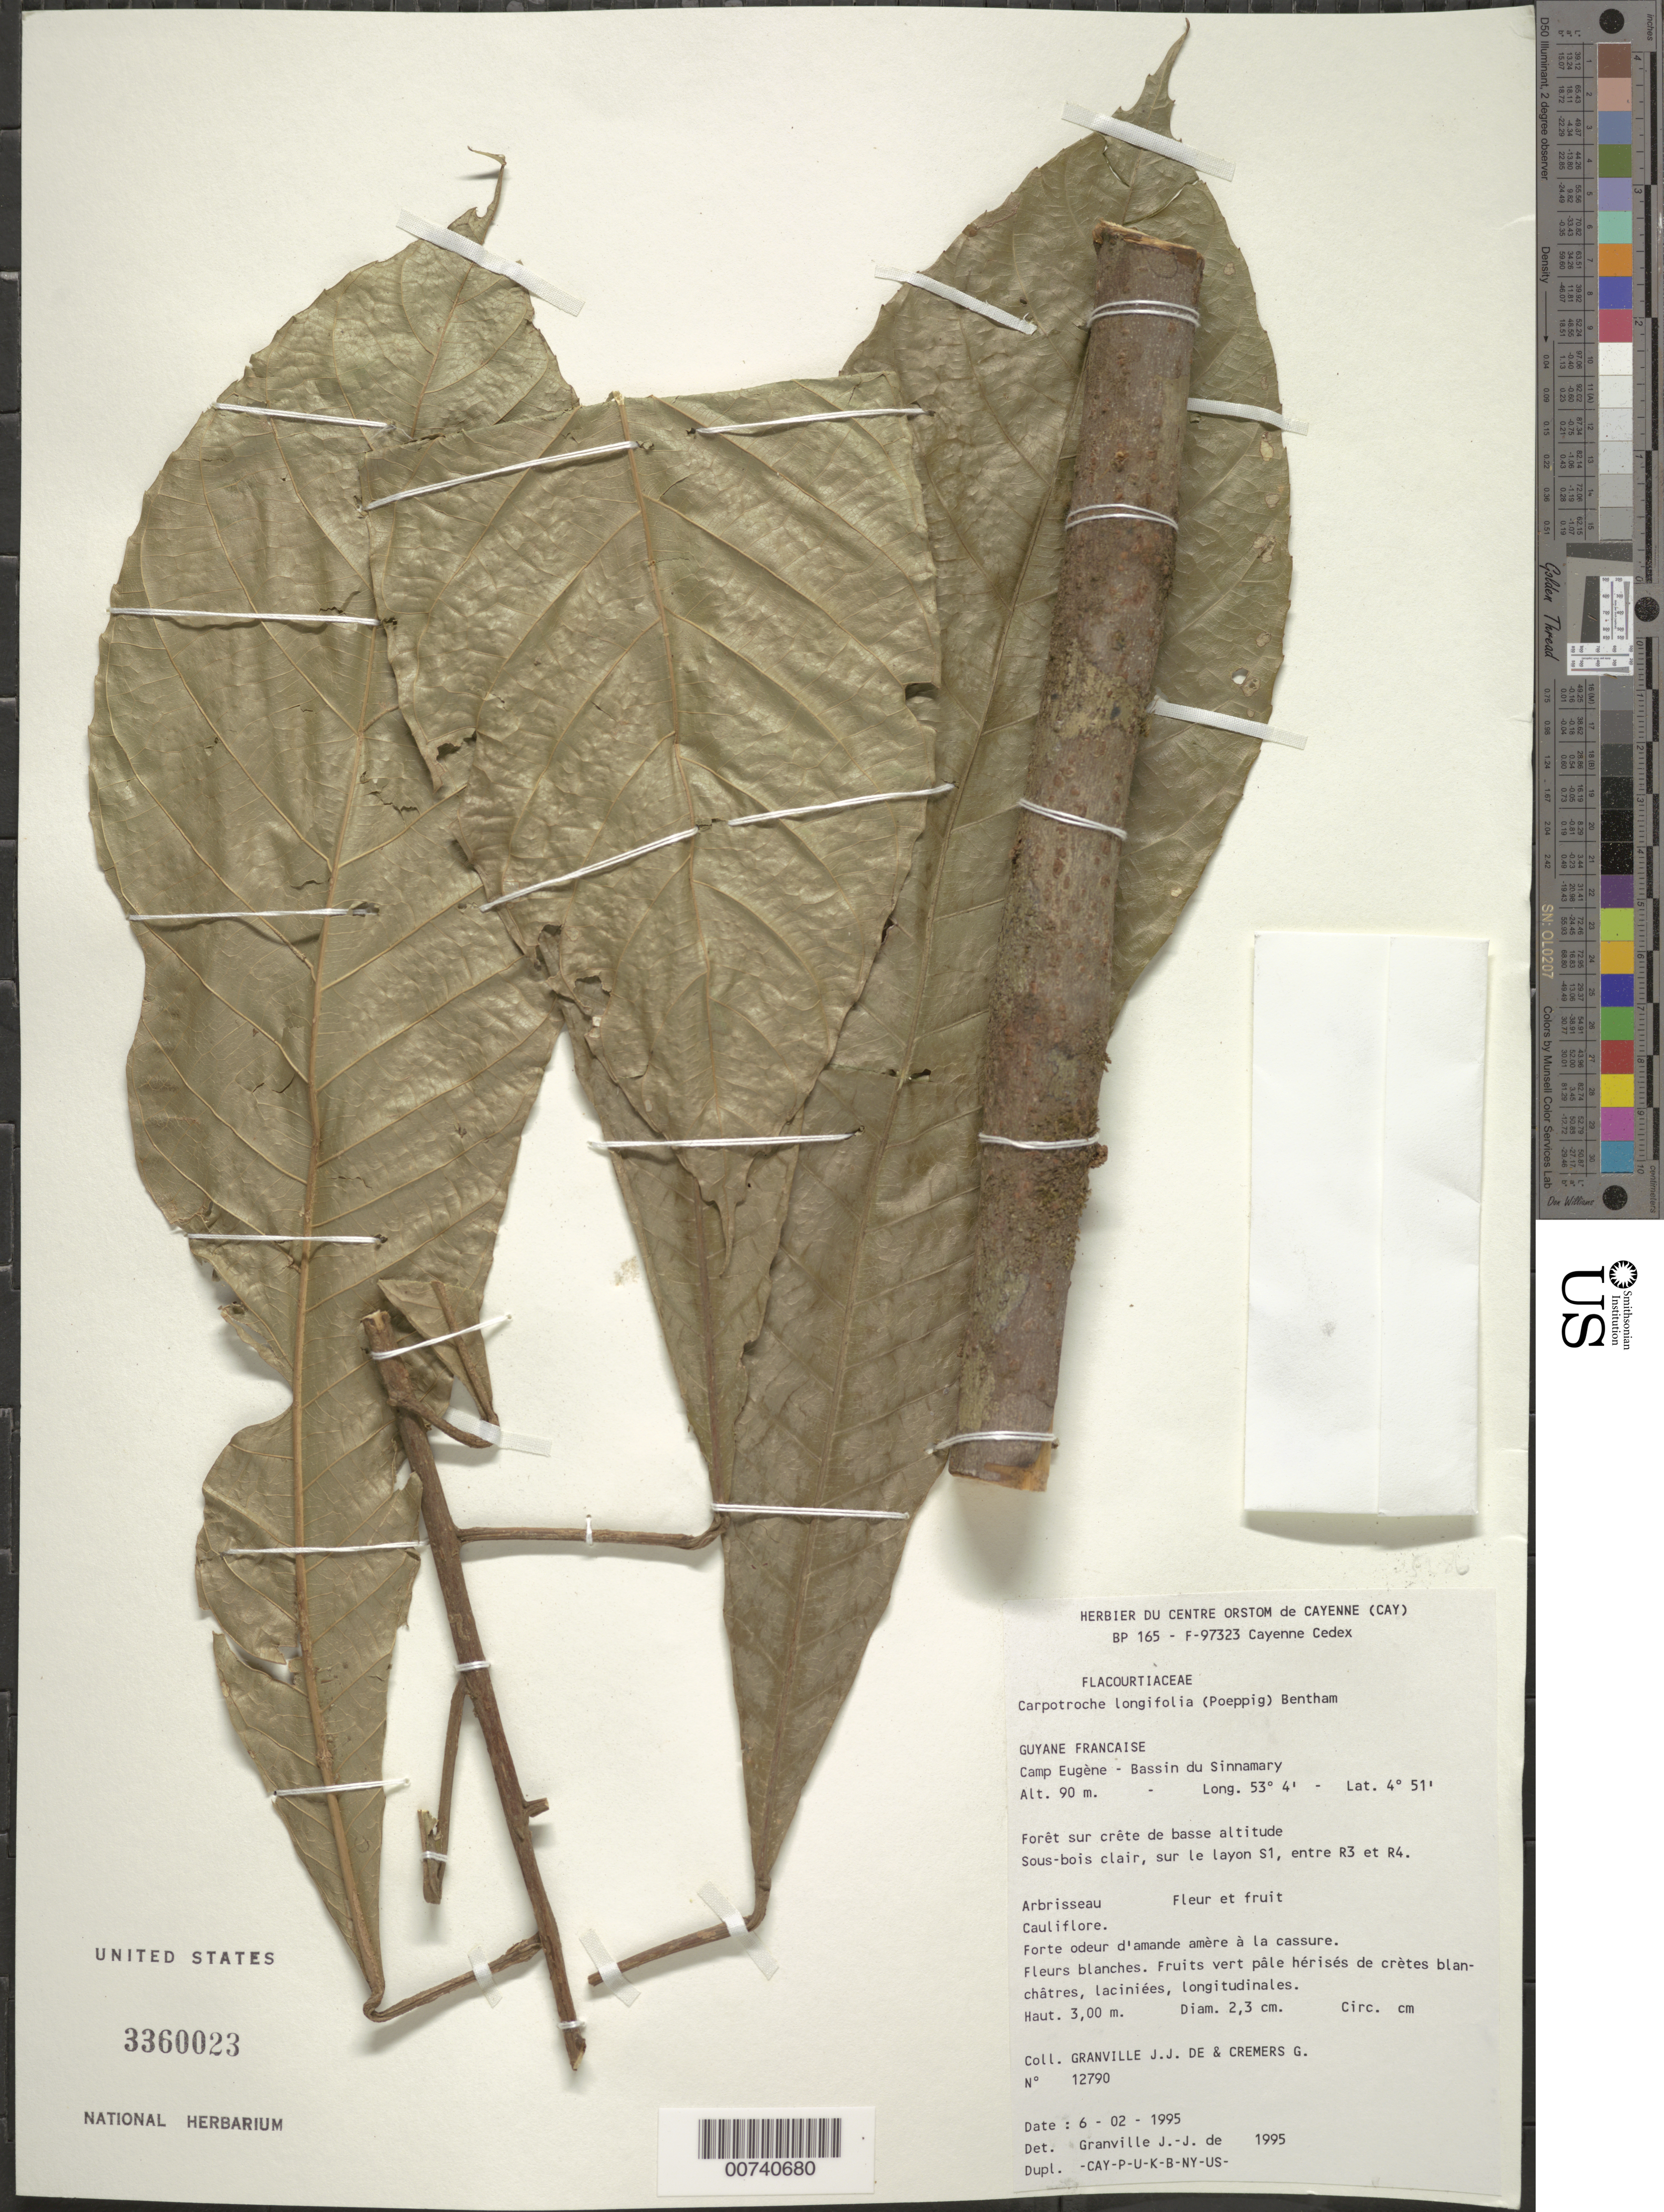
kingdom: Plantae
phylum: Tracheophyta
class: Magnoliopsida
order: Malpighiales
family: Achariaceae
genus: Carpotroche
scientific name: Carpotroche longifolia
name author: (Poepp.) Benth.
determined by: Granville, J. J. de, (CAY), Institut de Recherche pour le Developpement (IRD) (FRENCH GUIANA)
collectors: J.-J. de Granville & G. Cremers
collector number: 12790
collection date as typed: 6-Feb-95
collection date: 1995-02-06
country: French Guiana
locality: Camp Eugène, Bassin du Sinnamary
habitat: Forest on low altitude ridge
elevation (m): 90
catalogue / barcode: US 3360023